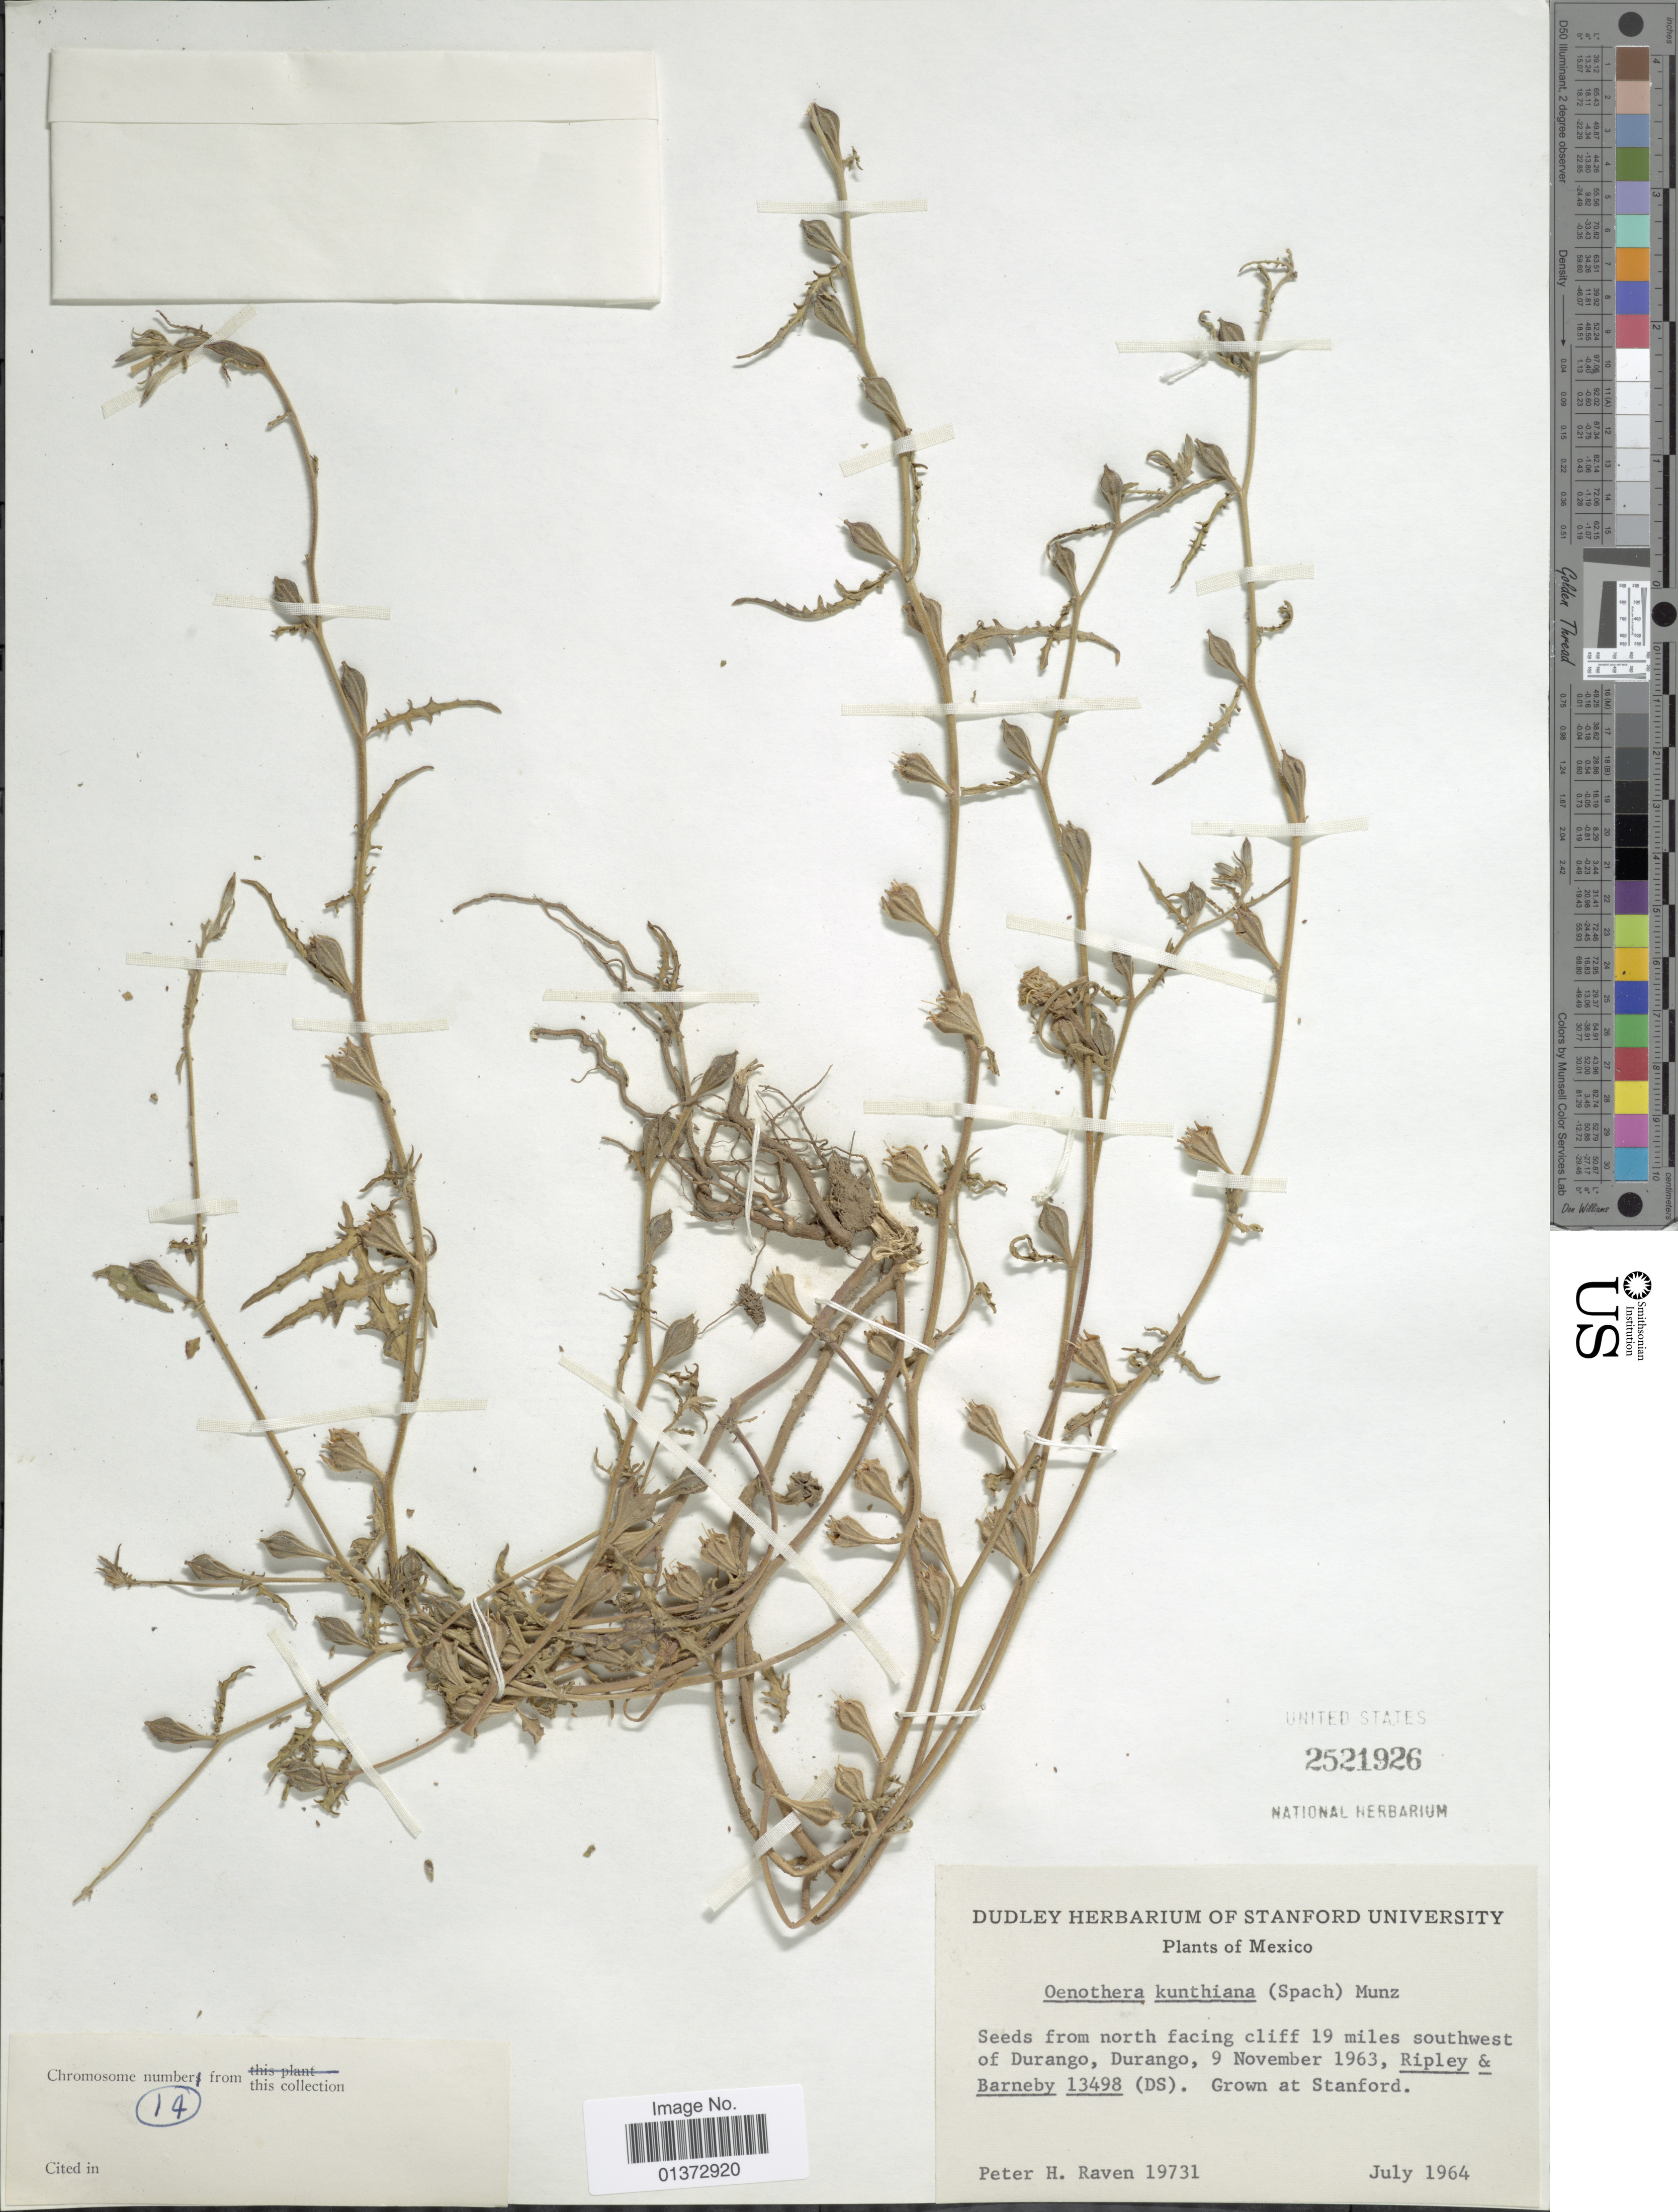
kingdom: Plantae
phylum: Tracheophyta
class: Magnoliopsida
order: Myrtales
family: Onagraceae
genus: Oenothera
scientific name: Oenothera kunthiana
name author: (Spach) Munz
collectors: P. H. Raven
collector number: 19731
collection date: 1964-07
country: United States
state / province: California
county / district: Santa Clara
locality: Stanford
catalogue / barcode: US 2521926